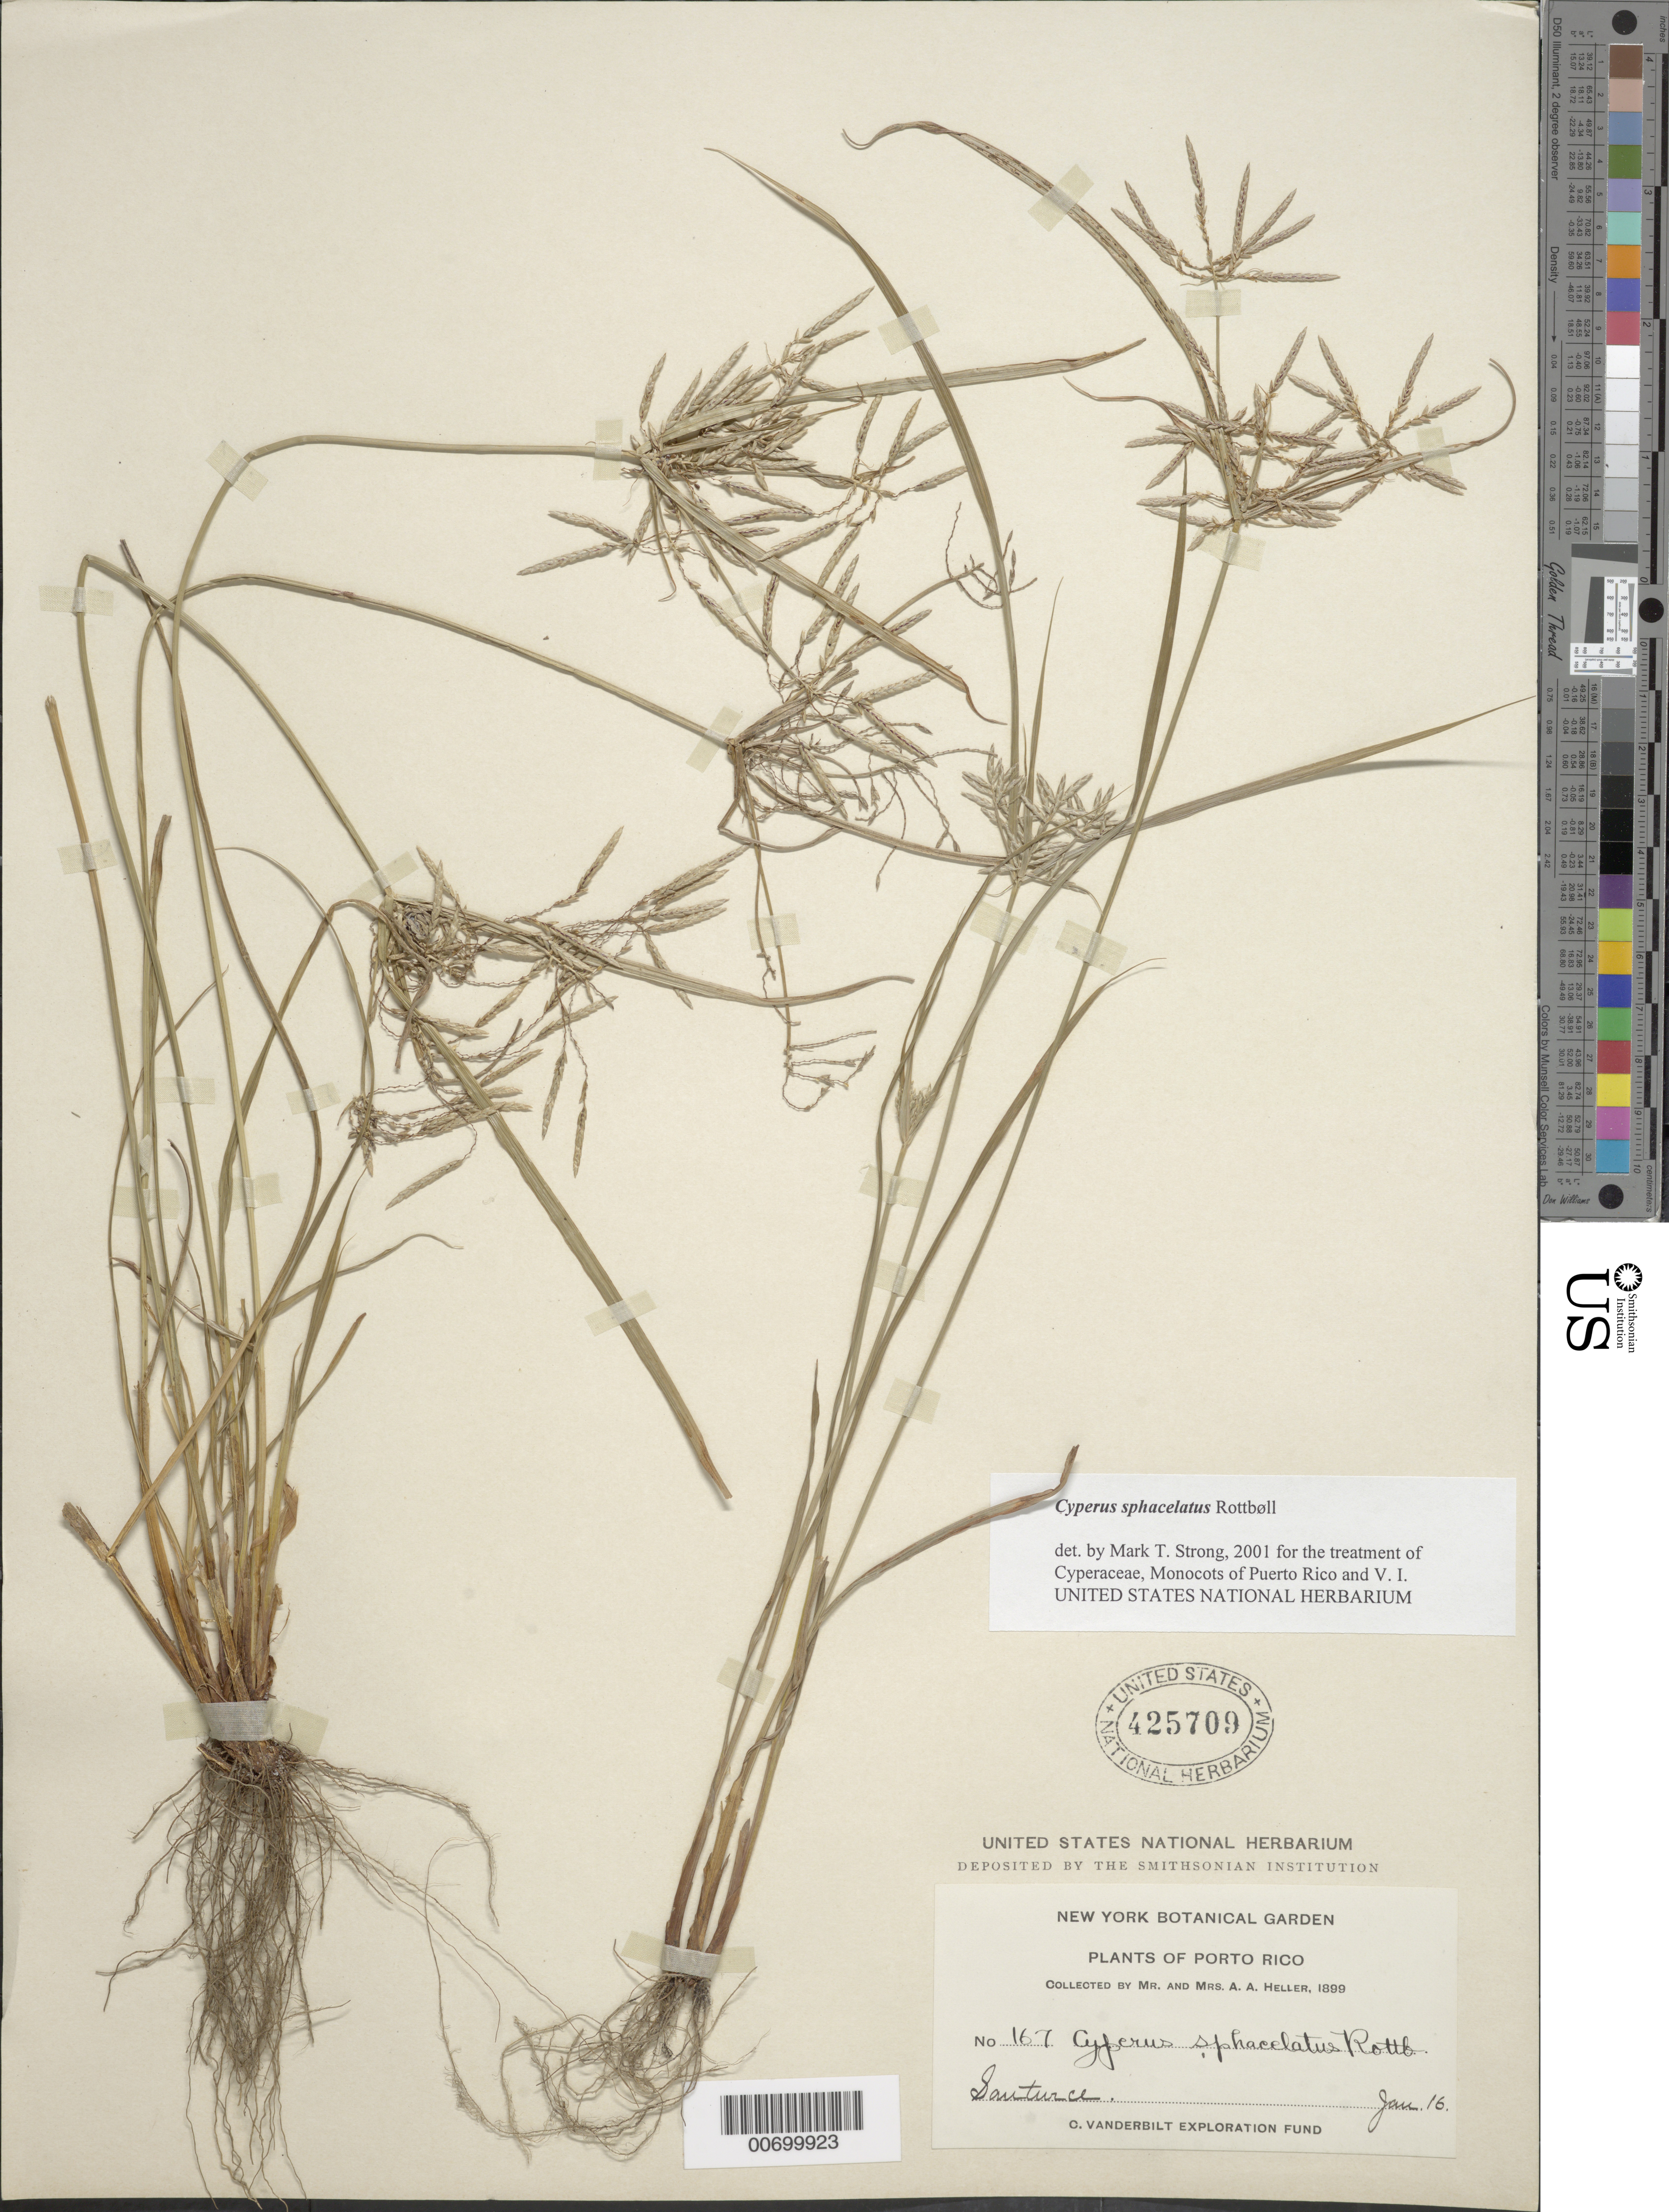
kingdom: Plantae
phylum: Tracheophyta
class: Liliopsida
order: Poales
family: Cyperaceae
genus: Cyperus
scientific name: Cyperus sphacelatus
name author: Rottb.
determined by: Strong, M. T., (US), Smithsonian Institution - National Museum of Natural History (UNITED STATES)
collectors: A. A. Heller & E. G. Heller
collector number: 167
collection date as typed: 16 Jan 1899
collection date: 1899-01-16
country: Puerto Rico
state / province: San Juan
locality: Santurce.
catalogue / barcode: US 425709